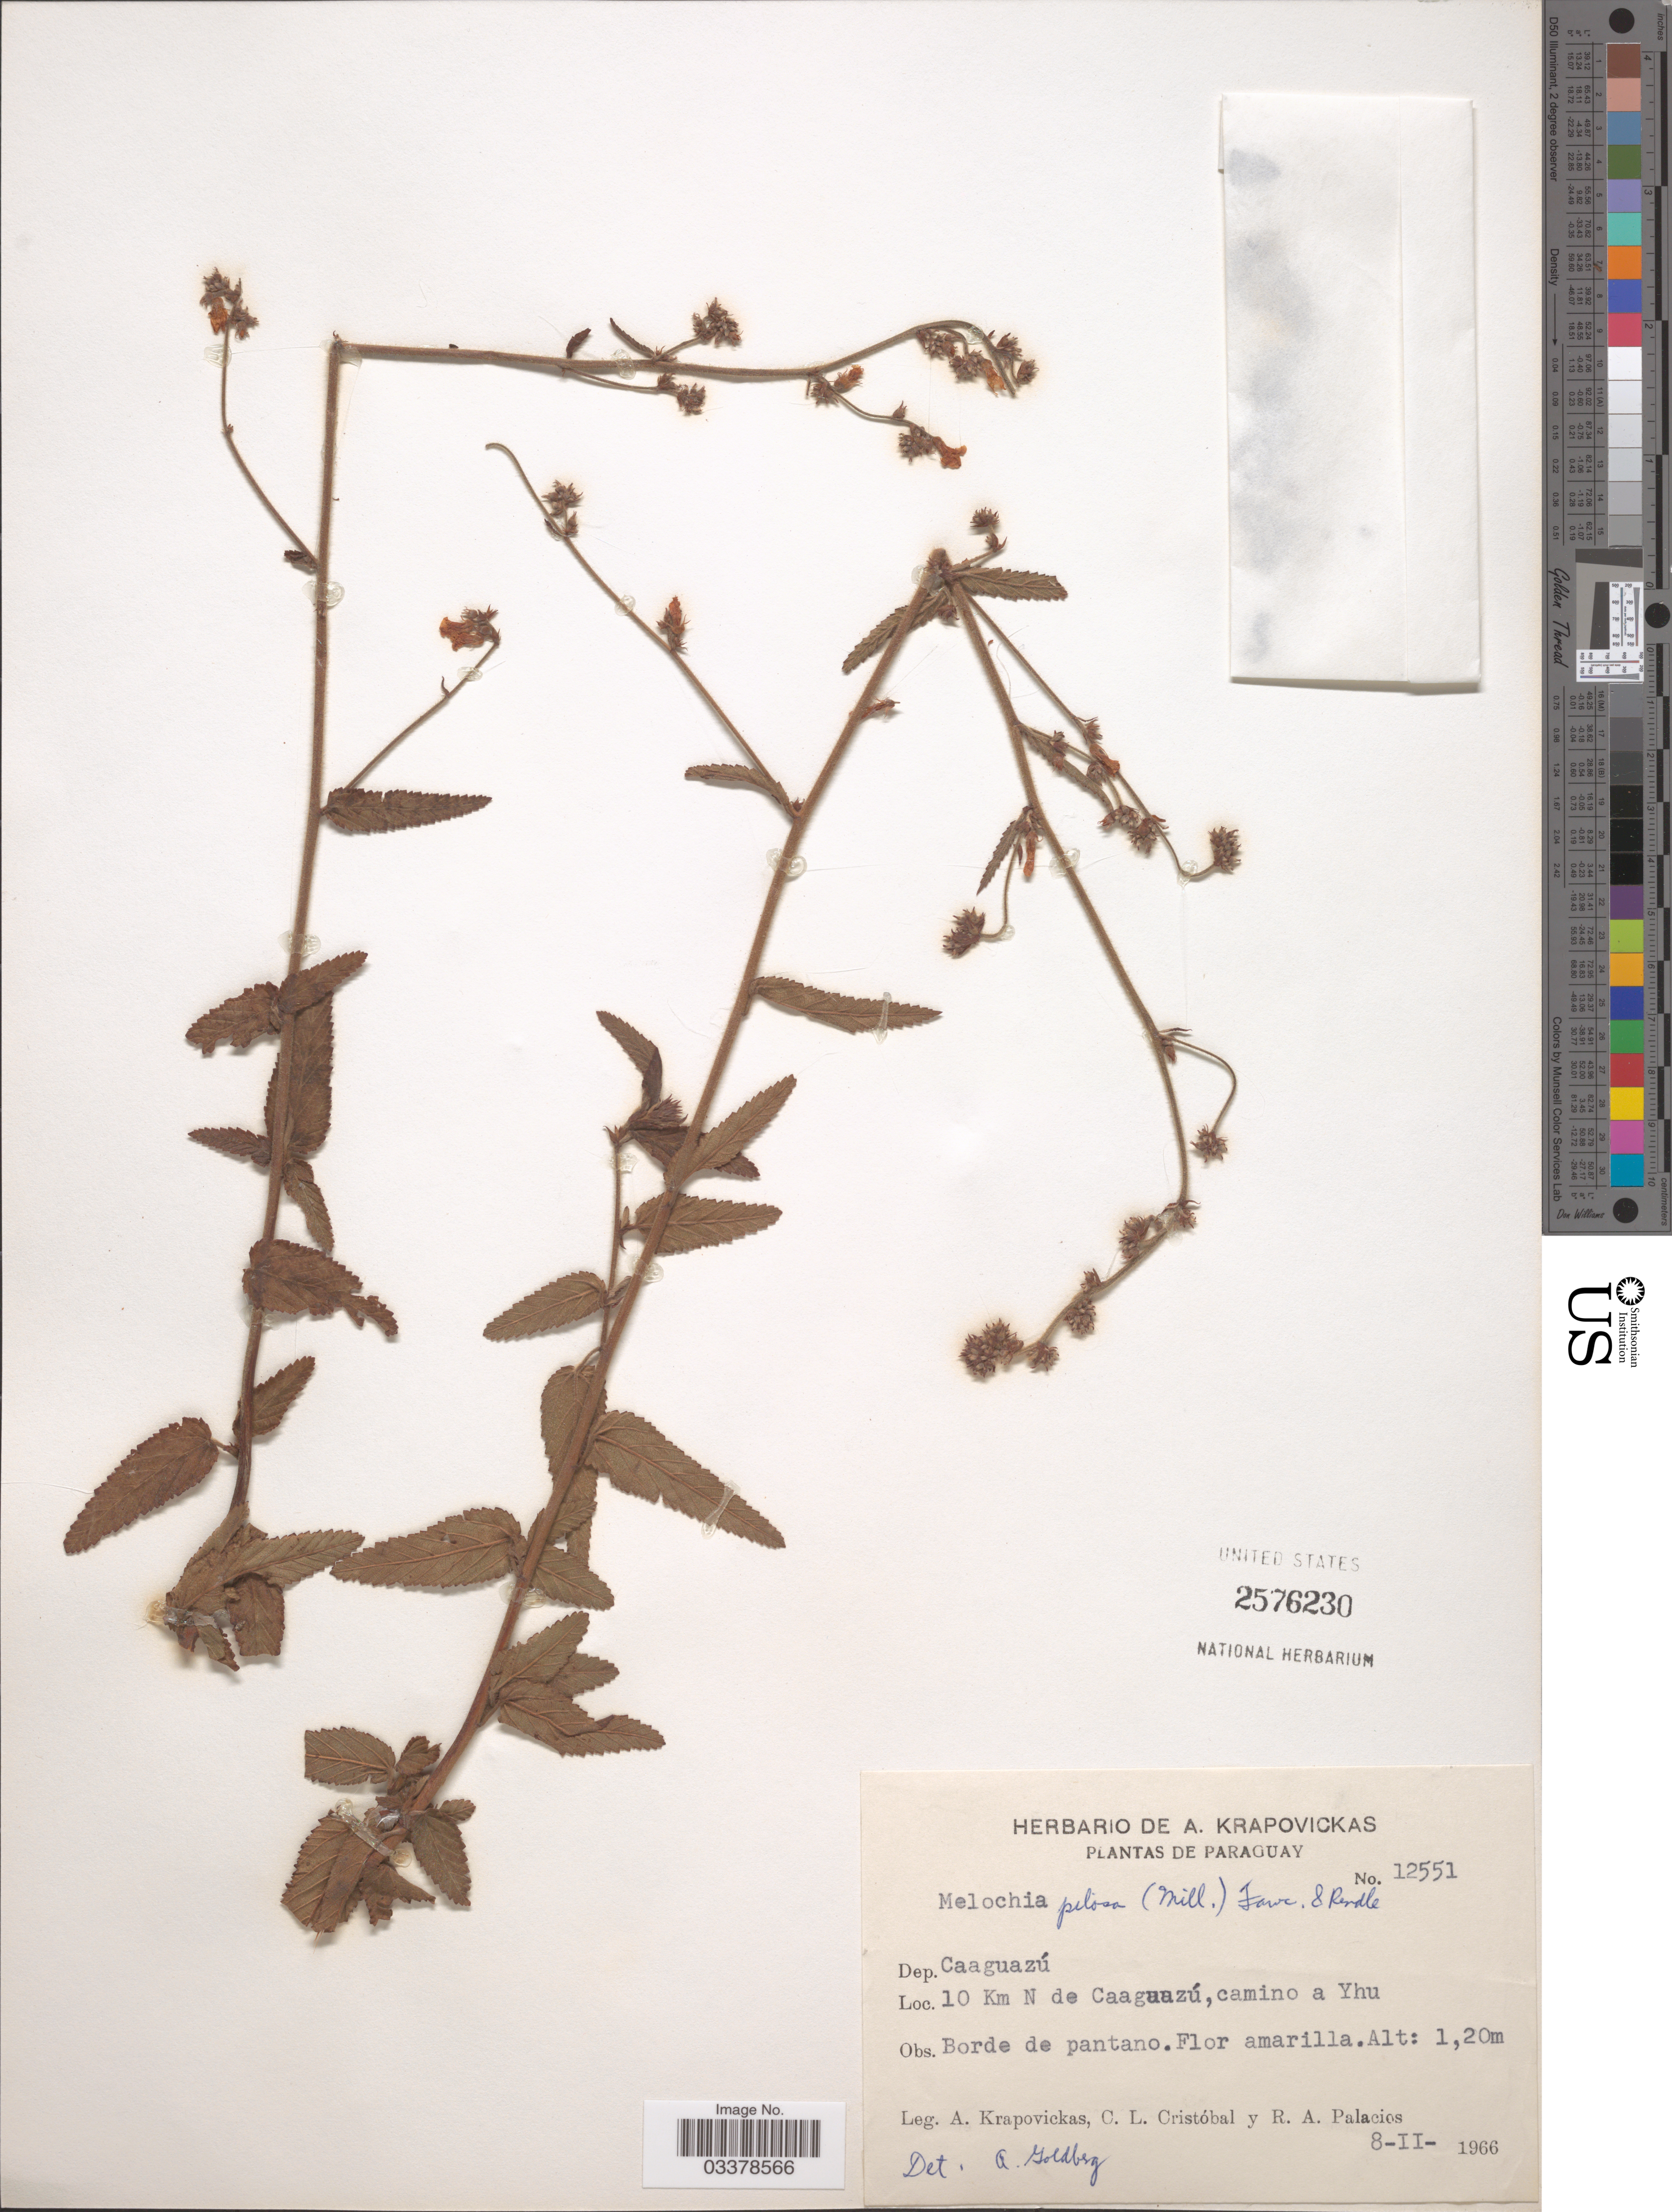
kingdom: Plantae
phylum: Tracheophyta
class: Magnoliopsida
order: Malvales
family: Malvaceae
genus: Melochia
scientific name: Melochia pilosa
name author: (Mill.) Fawc. & Rendle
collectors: A. Krapovickas, C. L. Cristóbal & R. Palacios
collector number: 12551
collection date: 1966-02-08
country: Paraguay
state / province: Caaguazu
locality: Dep. Caaguazú. 10 Km N de Caaguazú, camino a Yhu.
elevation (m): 1.2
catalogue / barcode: US 2576230